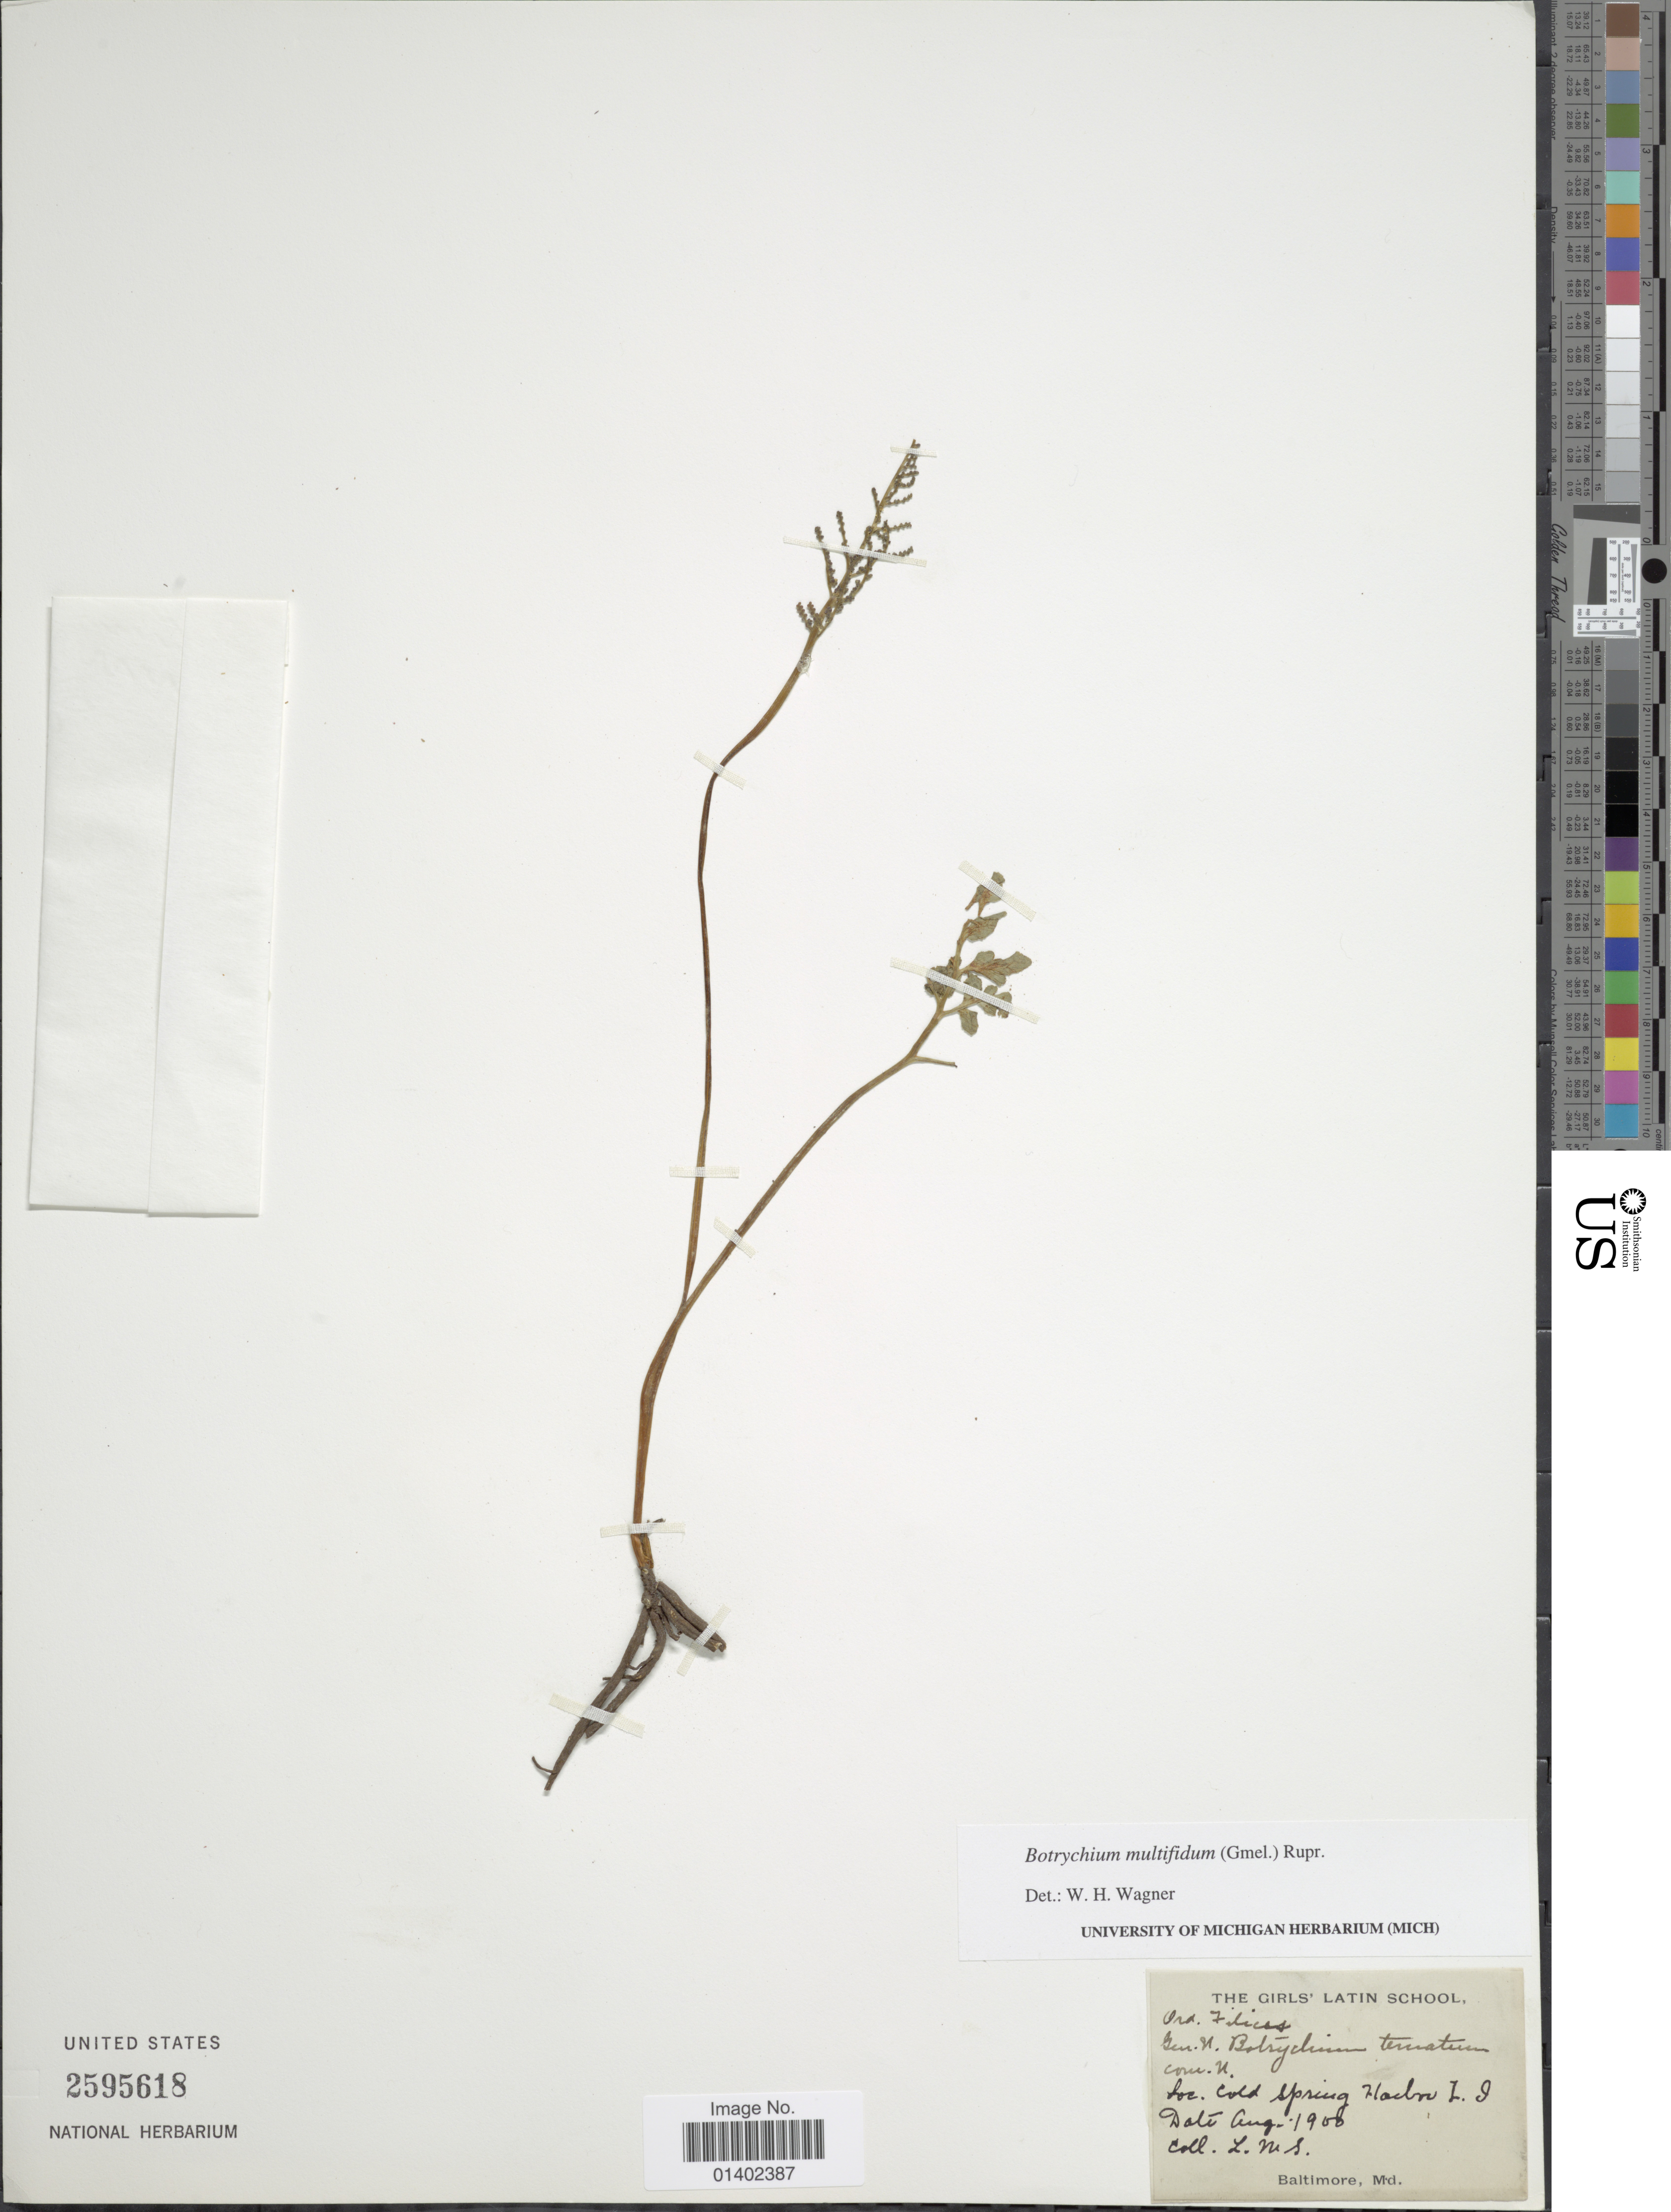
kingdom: Plantae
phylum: Tracheophyta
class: Polypodiopsida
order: Ophioglossales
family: Ophioglossaceae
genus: Botrychium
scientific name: Botrychium multifidum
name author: (J.F. Gmel.) Rupr.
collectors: L. M. S.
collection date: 1900-08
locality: Soc cold spring Hadow L.D. [interpreted]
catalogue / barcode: US 2595618